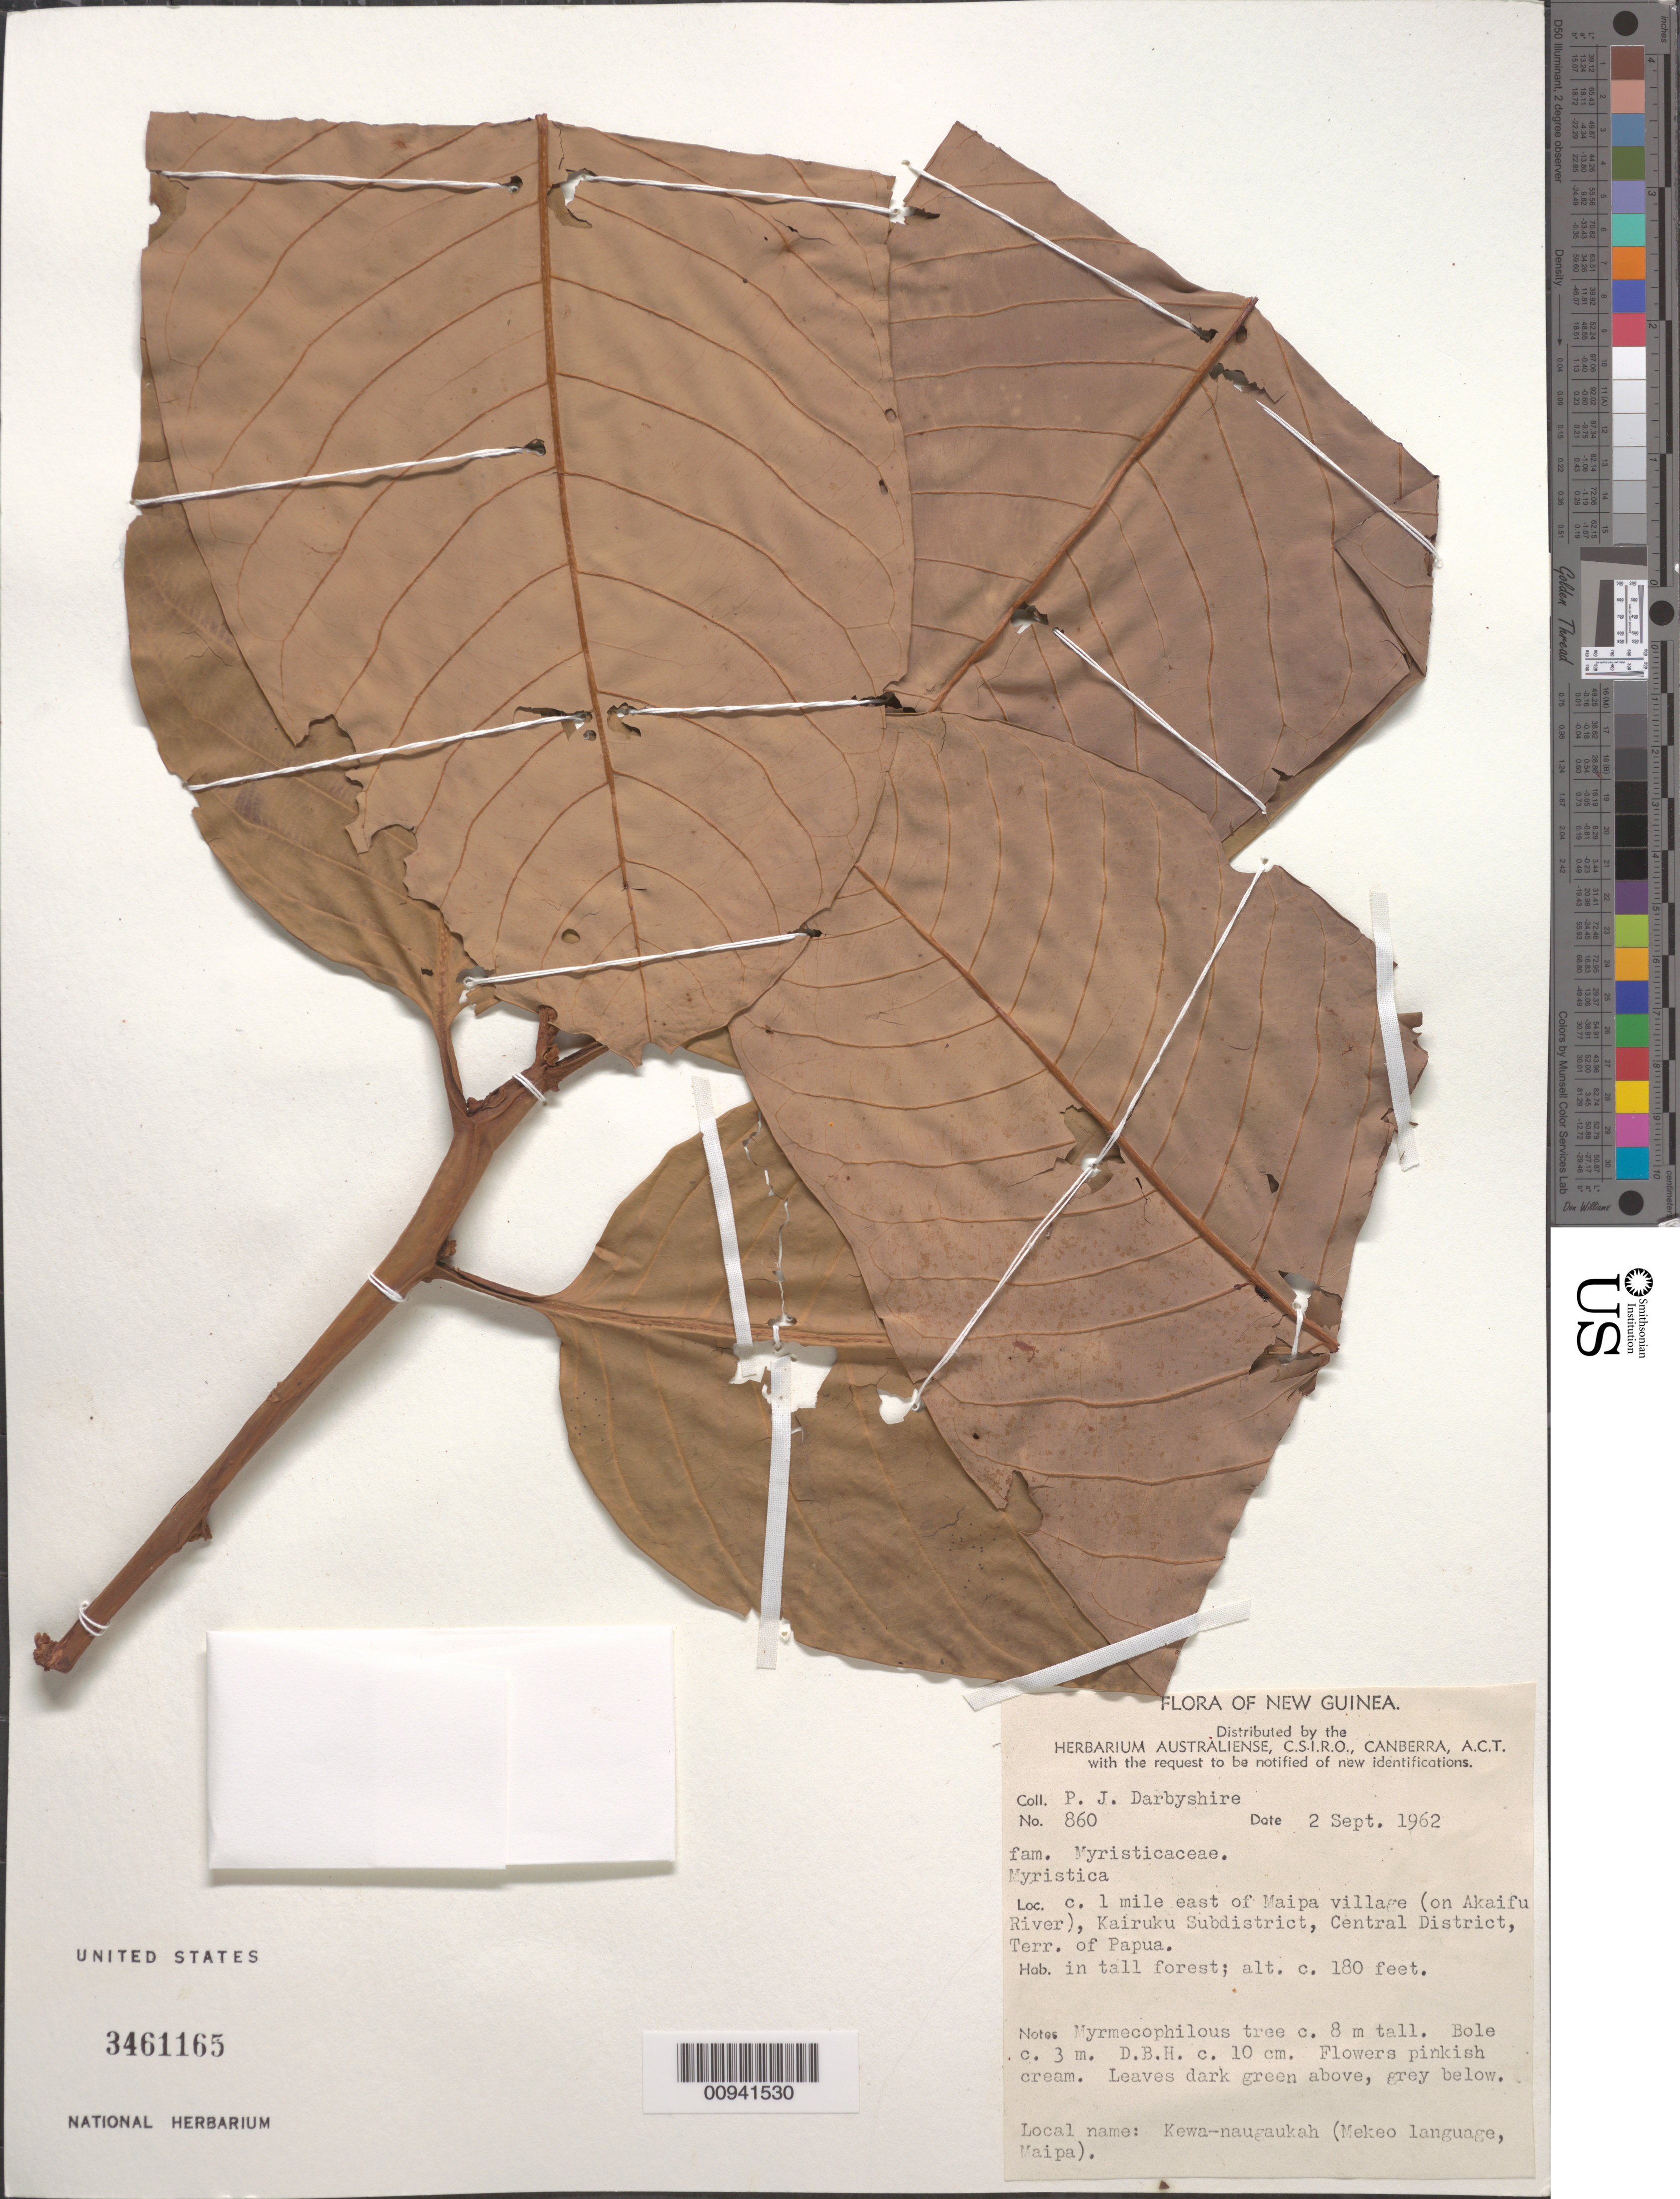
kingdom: Plantae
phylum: Tracheophyta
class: Magnoliopsida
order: Magnoliales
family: Myristicaceae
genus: Myristica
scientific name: Myristica sp.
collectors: P. Darbyshire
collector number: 860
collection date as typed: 02 Sep 1962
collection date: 1962-09-02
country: Papua New Guinea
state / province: Central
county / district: Kairuku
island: New Guinea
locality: Kairuku Subdistrict; c. 1 mile east of Maipa village (on Akaifu River) (Kairuku I. ?)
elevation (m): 55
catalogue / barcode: US 3461165